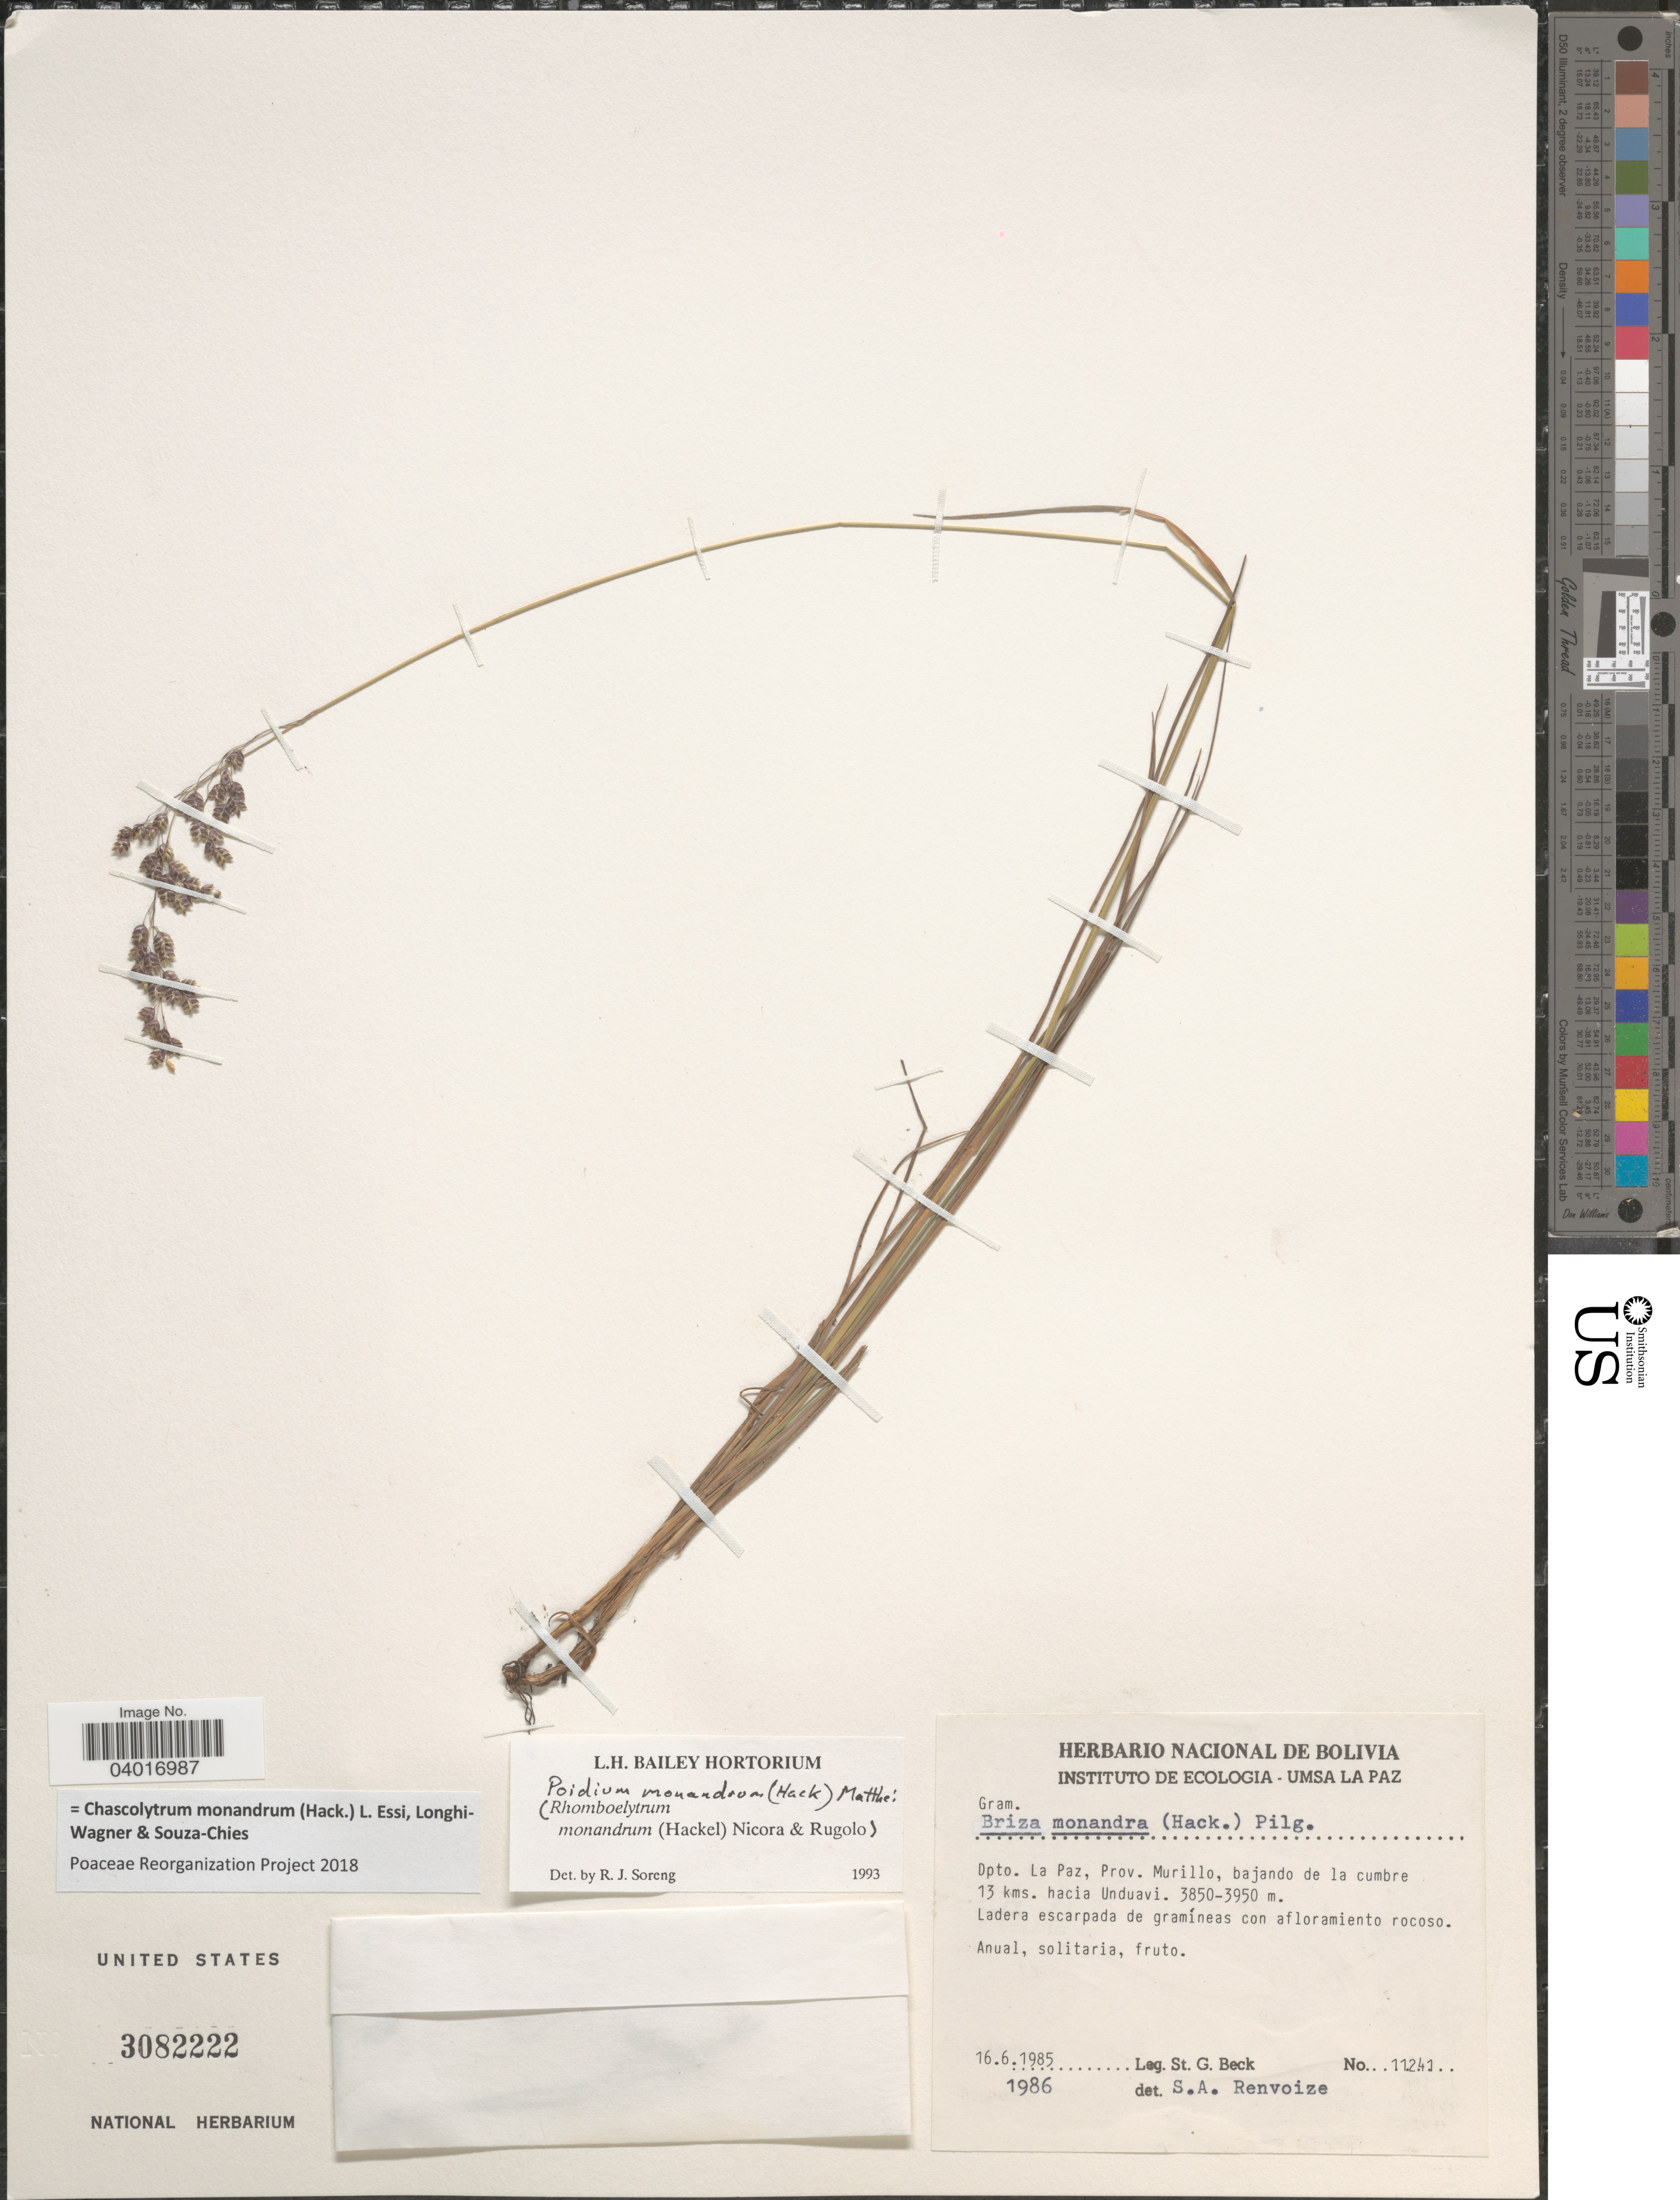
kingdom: Plantae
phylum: Tracheophyta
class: Liliopsida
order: Poales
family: Poaceae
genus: Chascolytrum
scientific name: Chascolytrum monandrum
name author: (Hack.) L. Essi et al.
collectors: S. G. Beck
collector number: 11241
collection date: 1985-06-16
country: Bolivia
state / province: La Paz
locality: Dpto. La Paz, Prov. Murillo, bajando de la cumbre 13 kms. hacia Unduavi.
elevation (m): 3850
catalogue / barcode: US 3082222